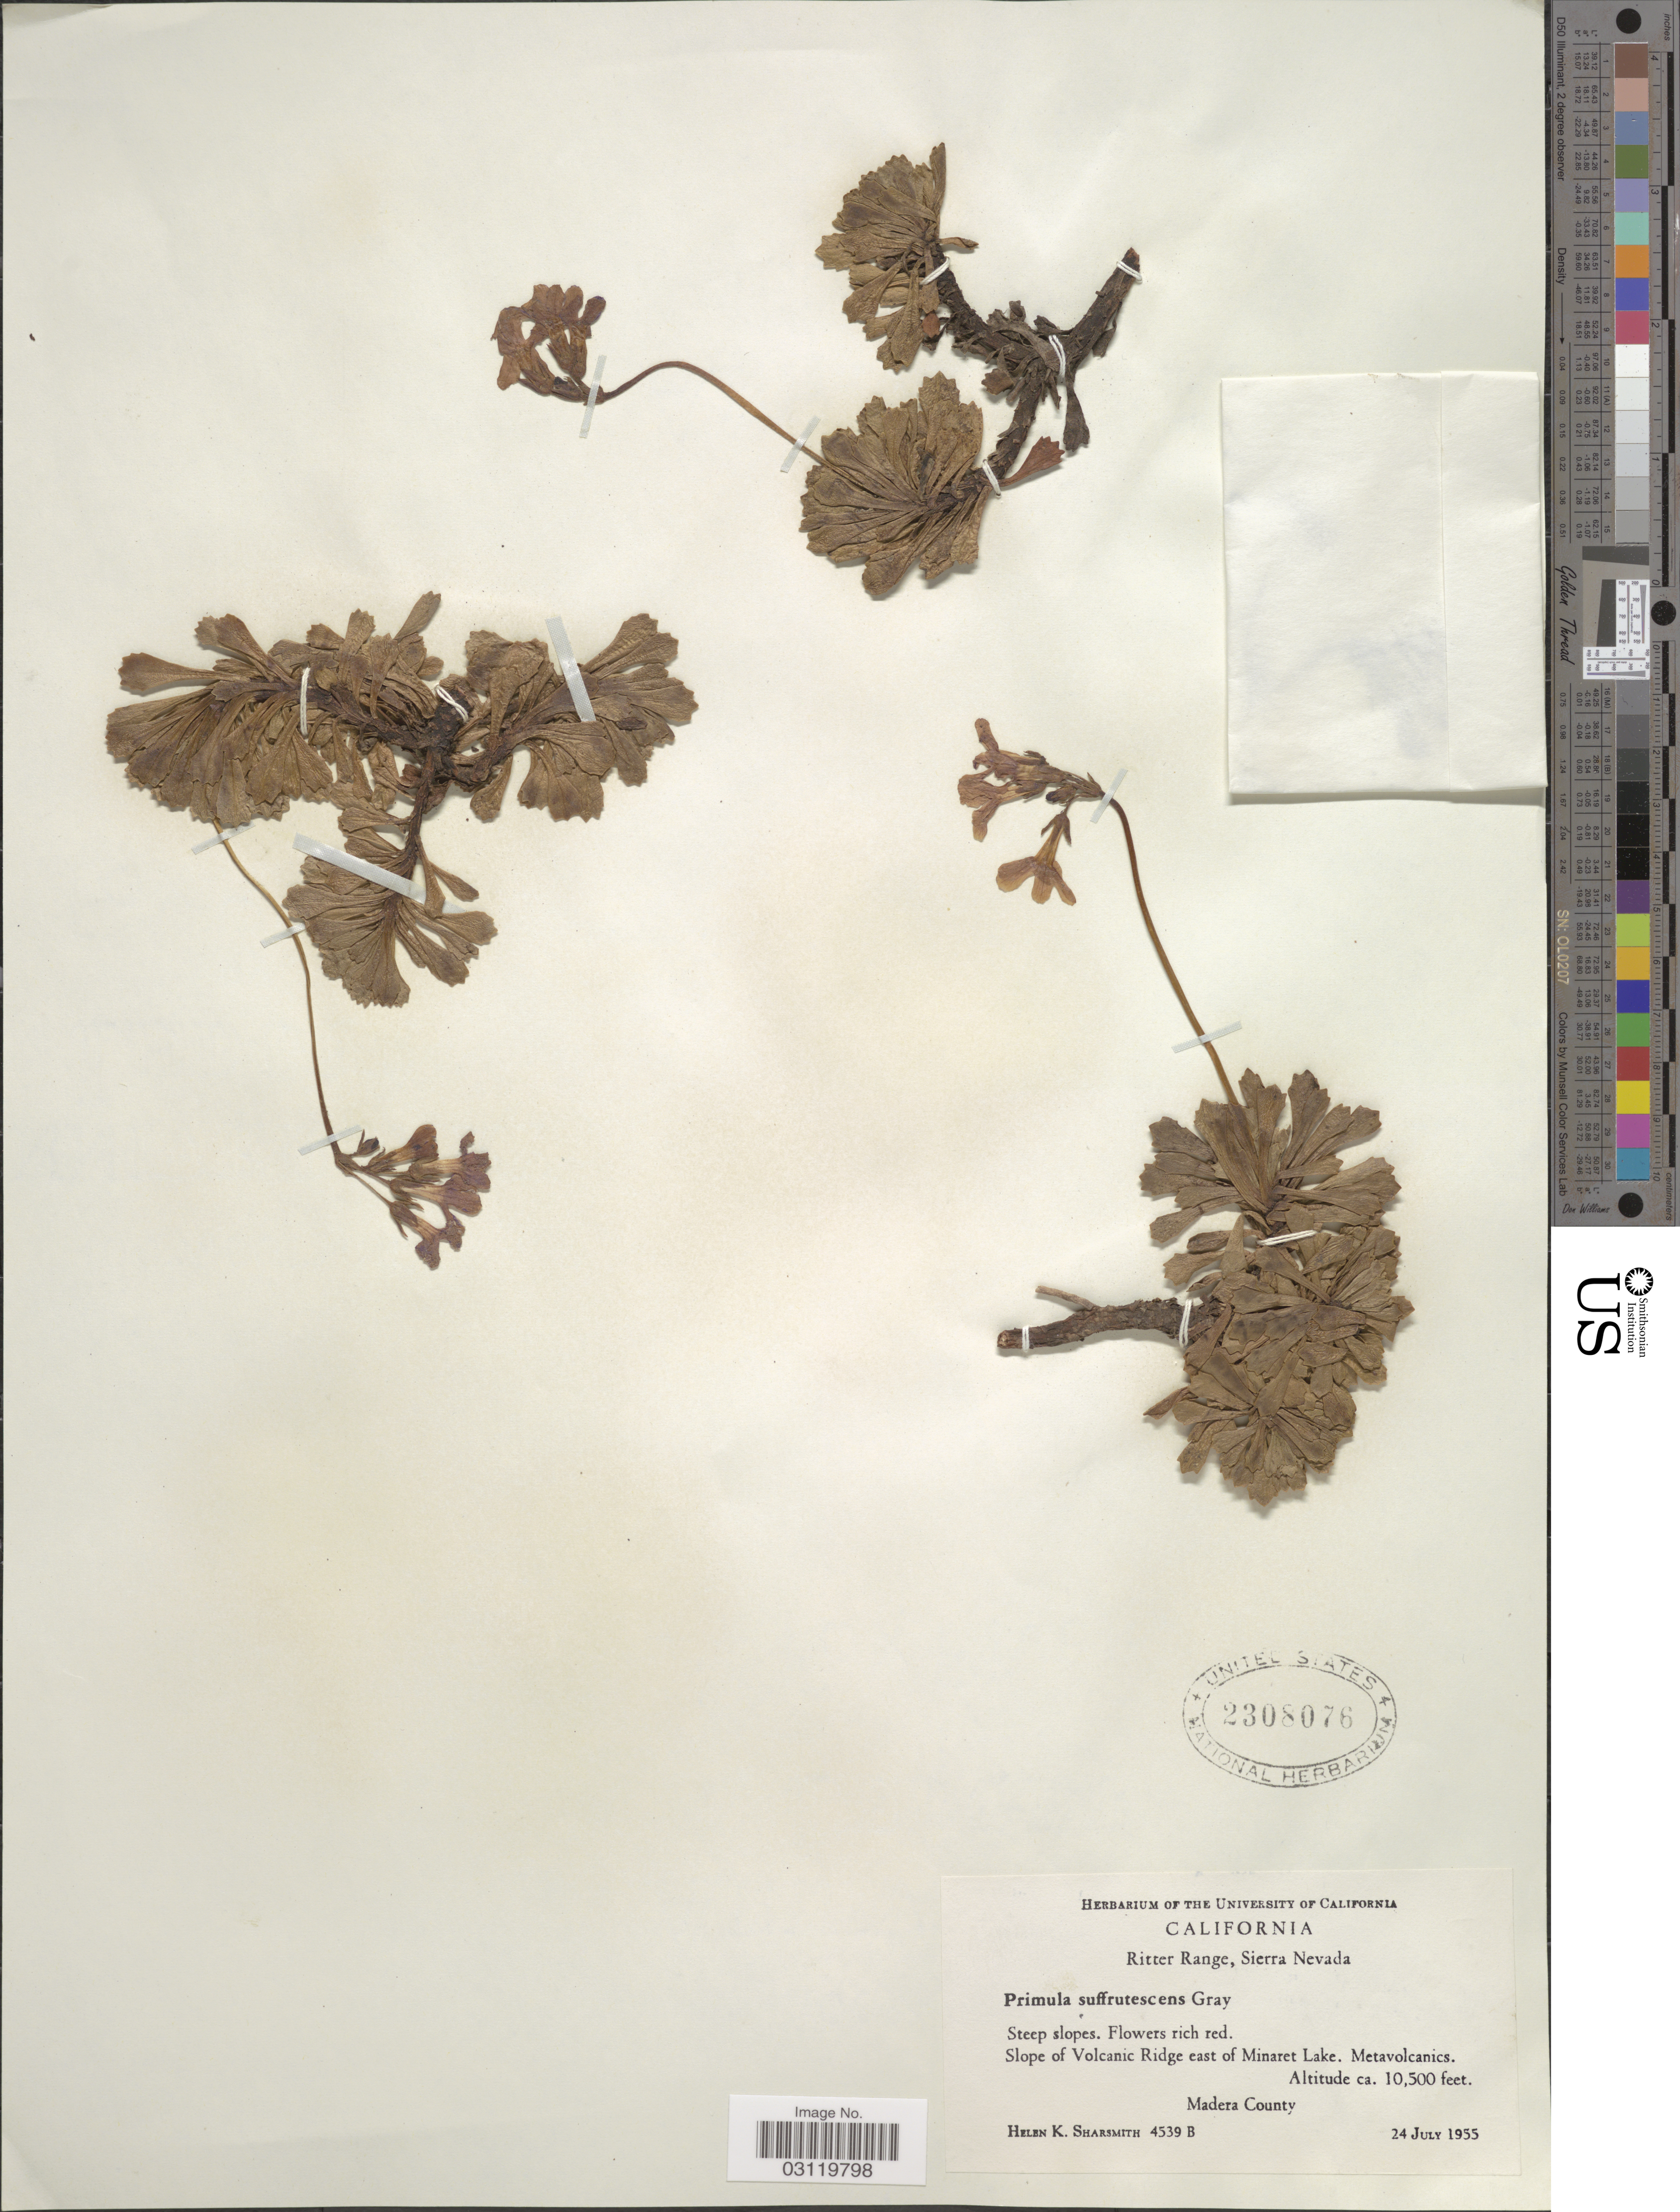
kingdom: Plantae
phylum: Tracheophyta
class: Magnoliopsida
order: Ericales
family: Primulaceae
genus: Primula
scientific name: Primula suffrutescens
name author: A. Gray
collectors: H. Sharsmith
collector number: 4539B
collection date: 1955-07-24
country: United States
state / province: California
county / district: Madera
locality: Ritter Range, Sierra Nevada, Slope of Volcanic Ridge east of Minaret Lake. Metavolcanics, Madera County.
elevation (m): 3200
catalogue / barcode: US 2380876